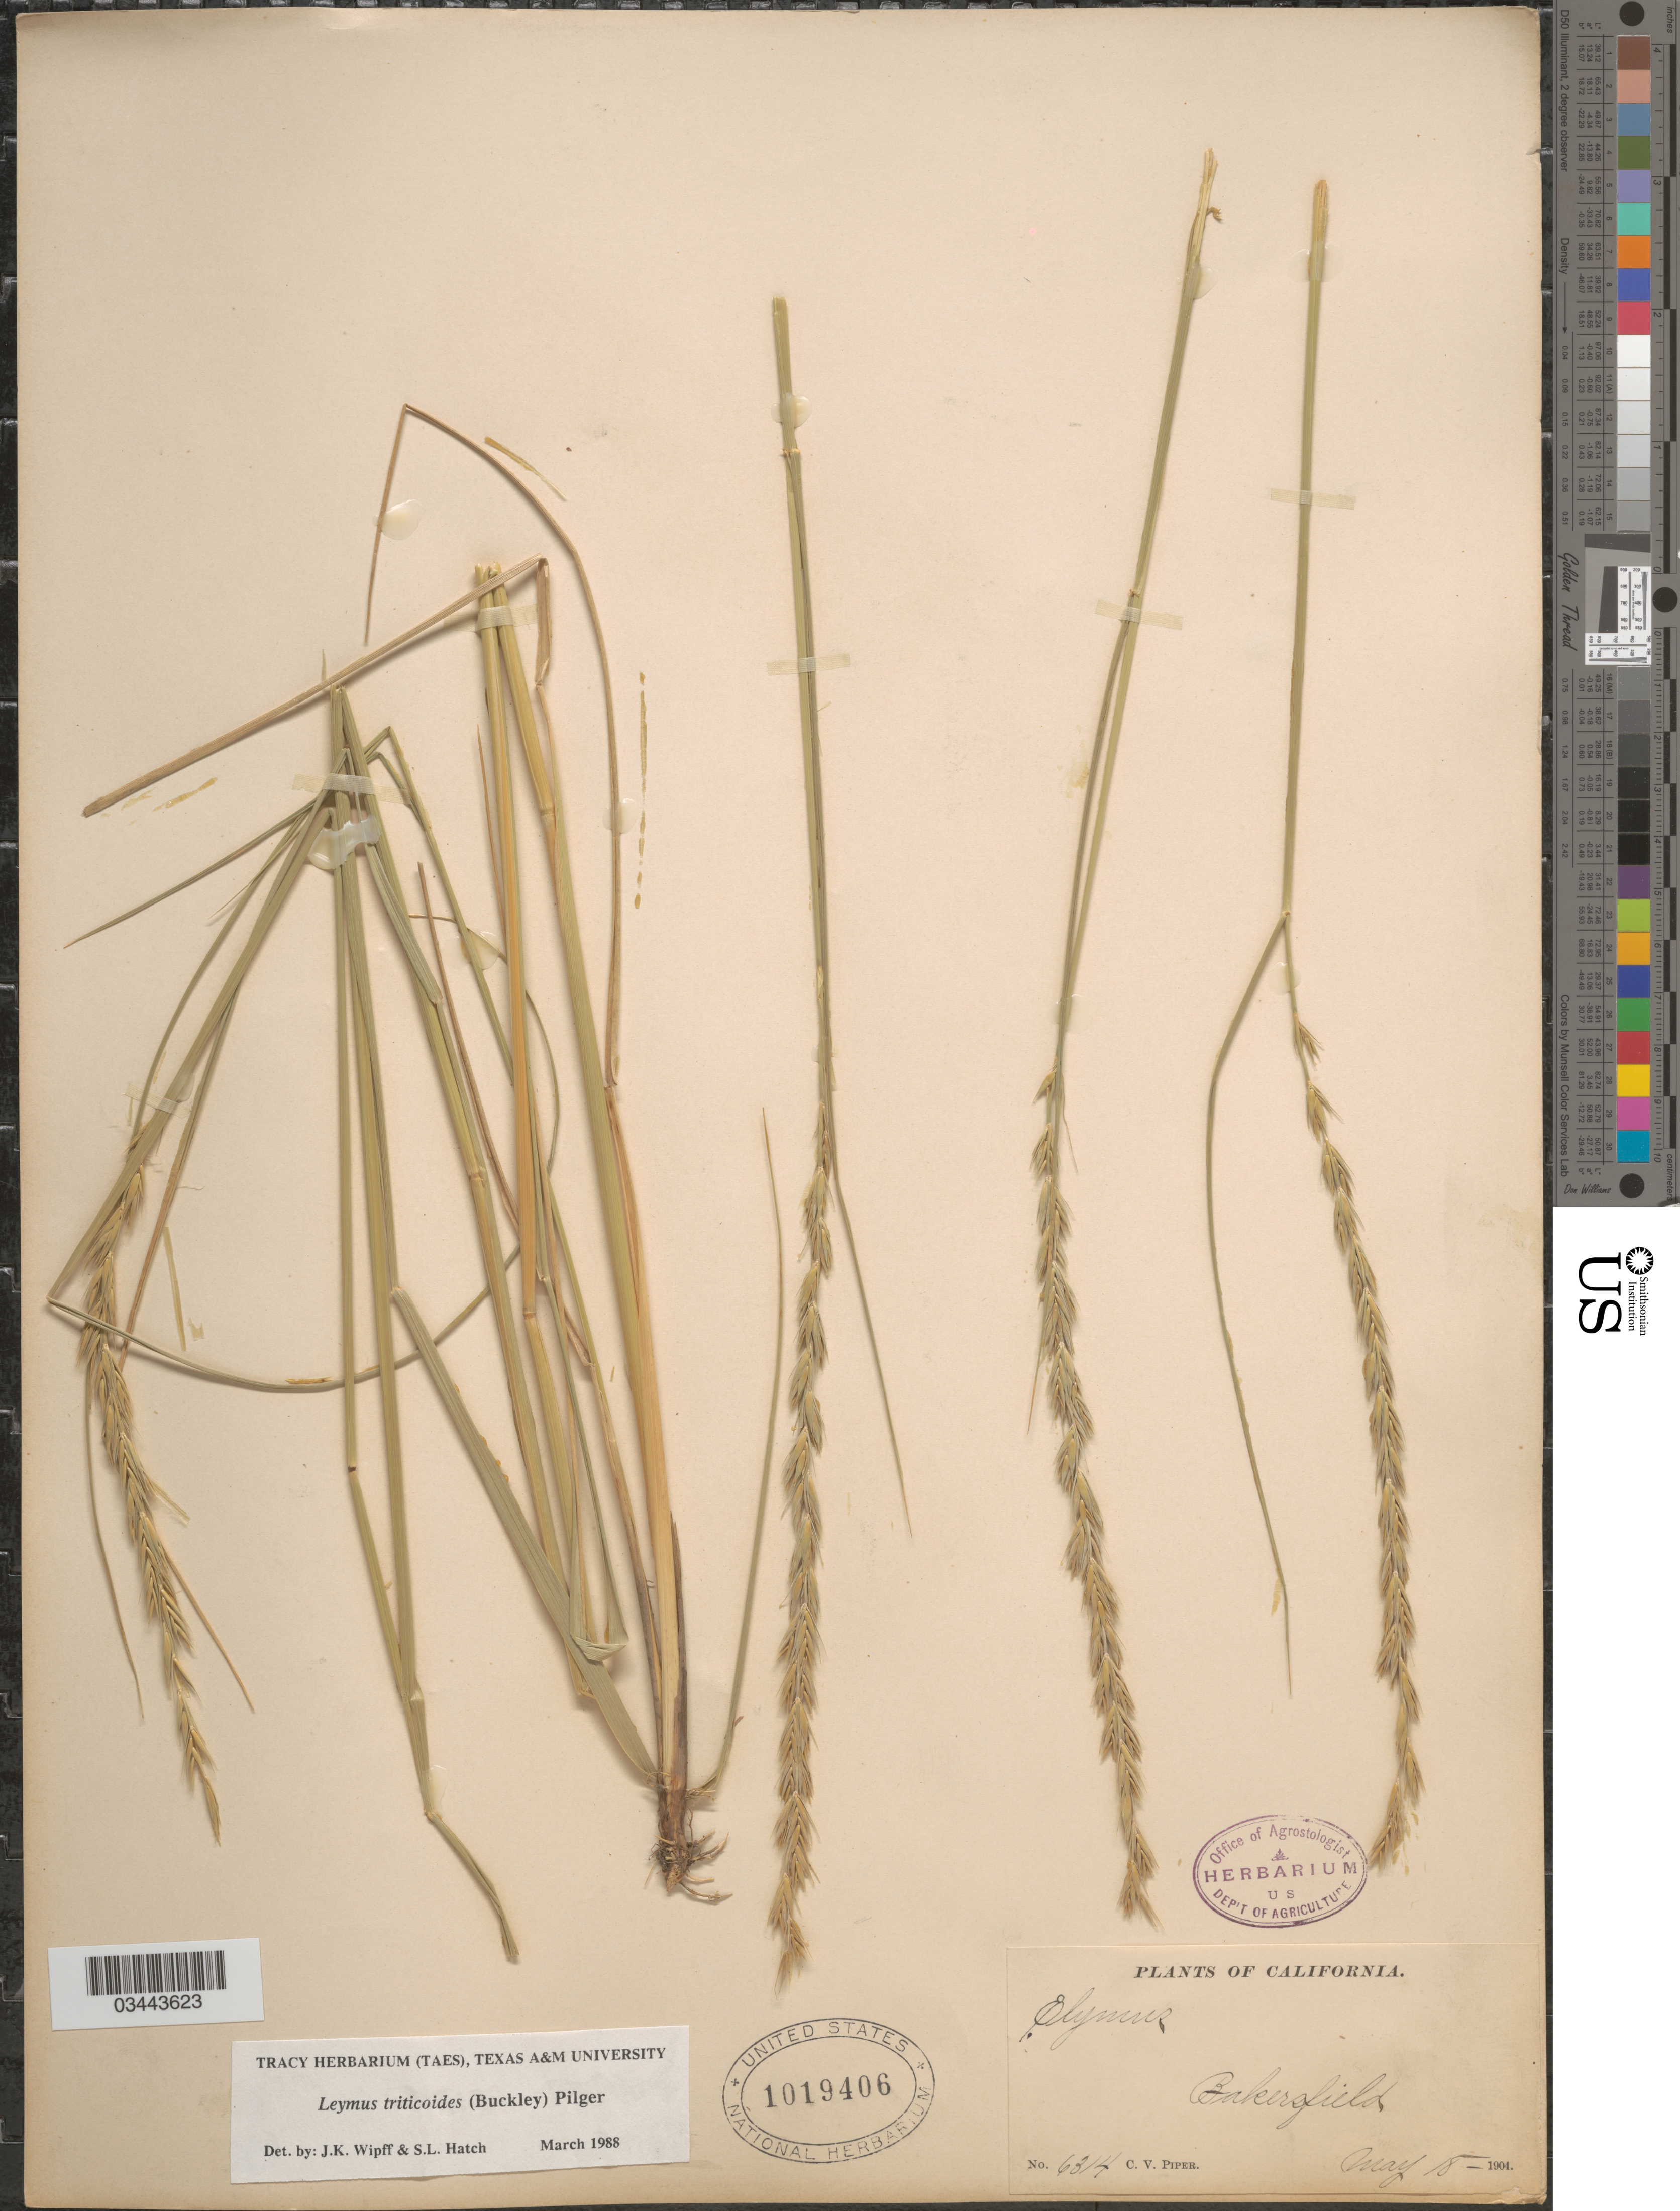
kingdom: Plantae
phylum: Tracheophyta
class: Liliopsida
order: Poales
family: Poaceae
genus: Leymus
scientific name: Leymus triticoides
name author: (Buckley) Pilg.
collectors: C. V. Piper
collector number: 6314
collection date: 1904-05-18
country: United States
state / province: California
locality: Bakersfield.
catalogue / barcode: US 1019406